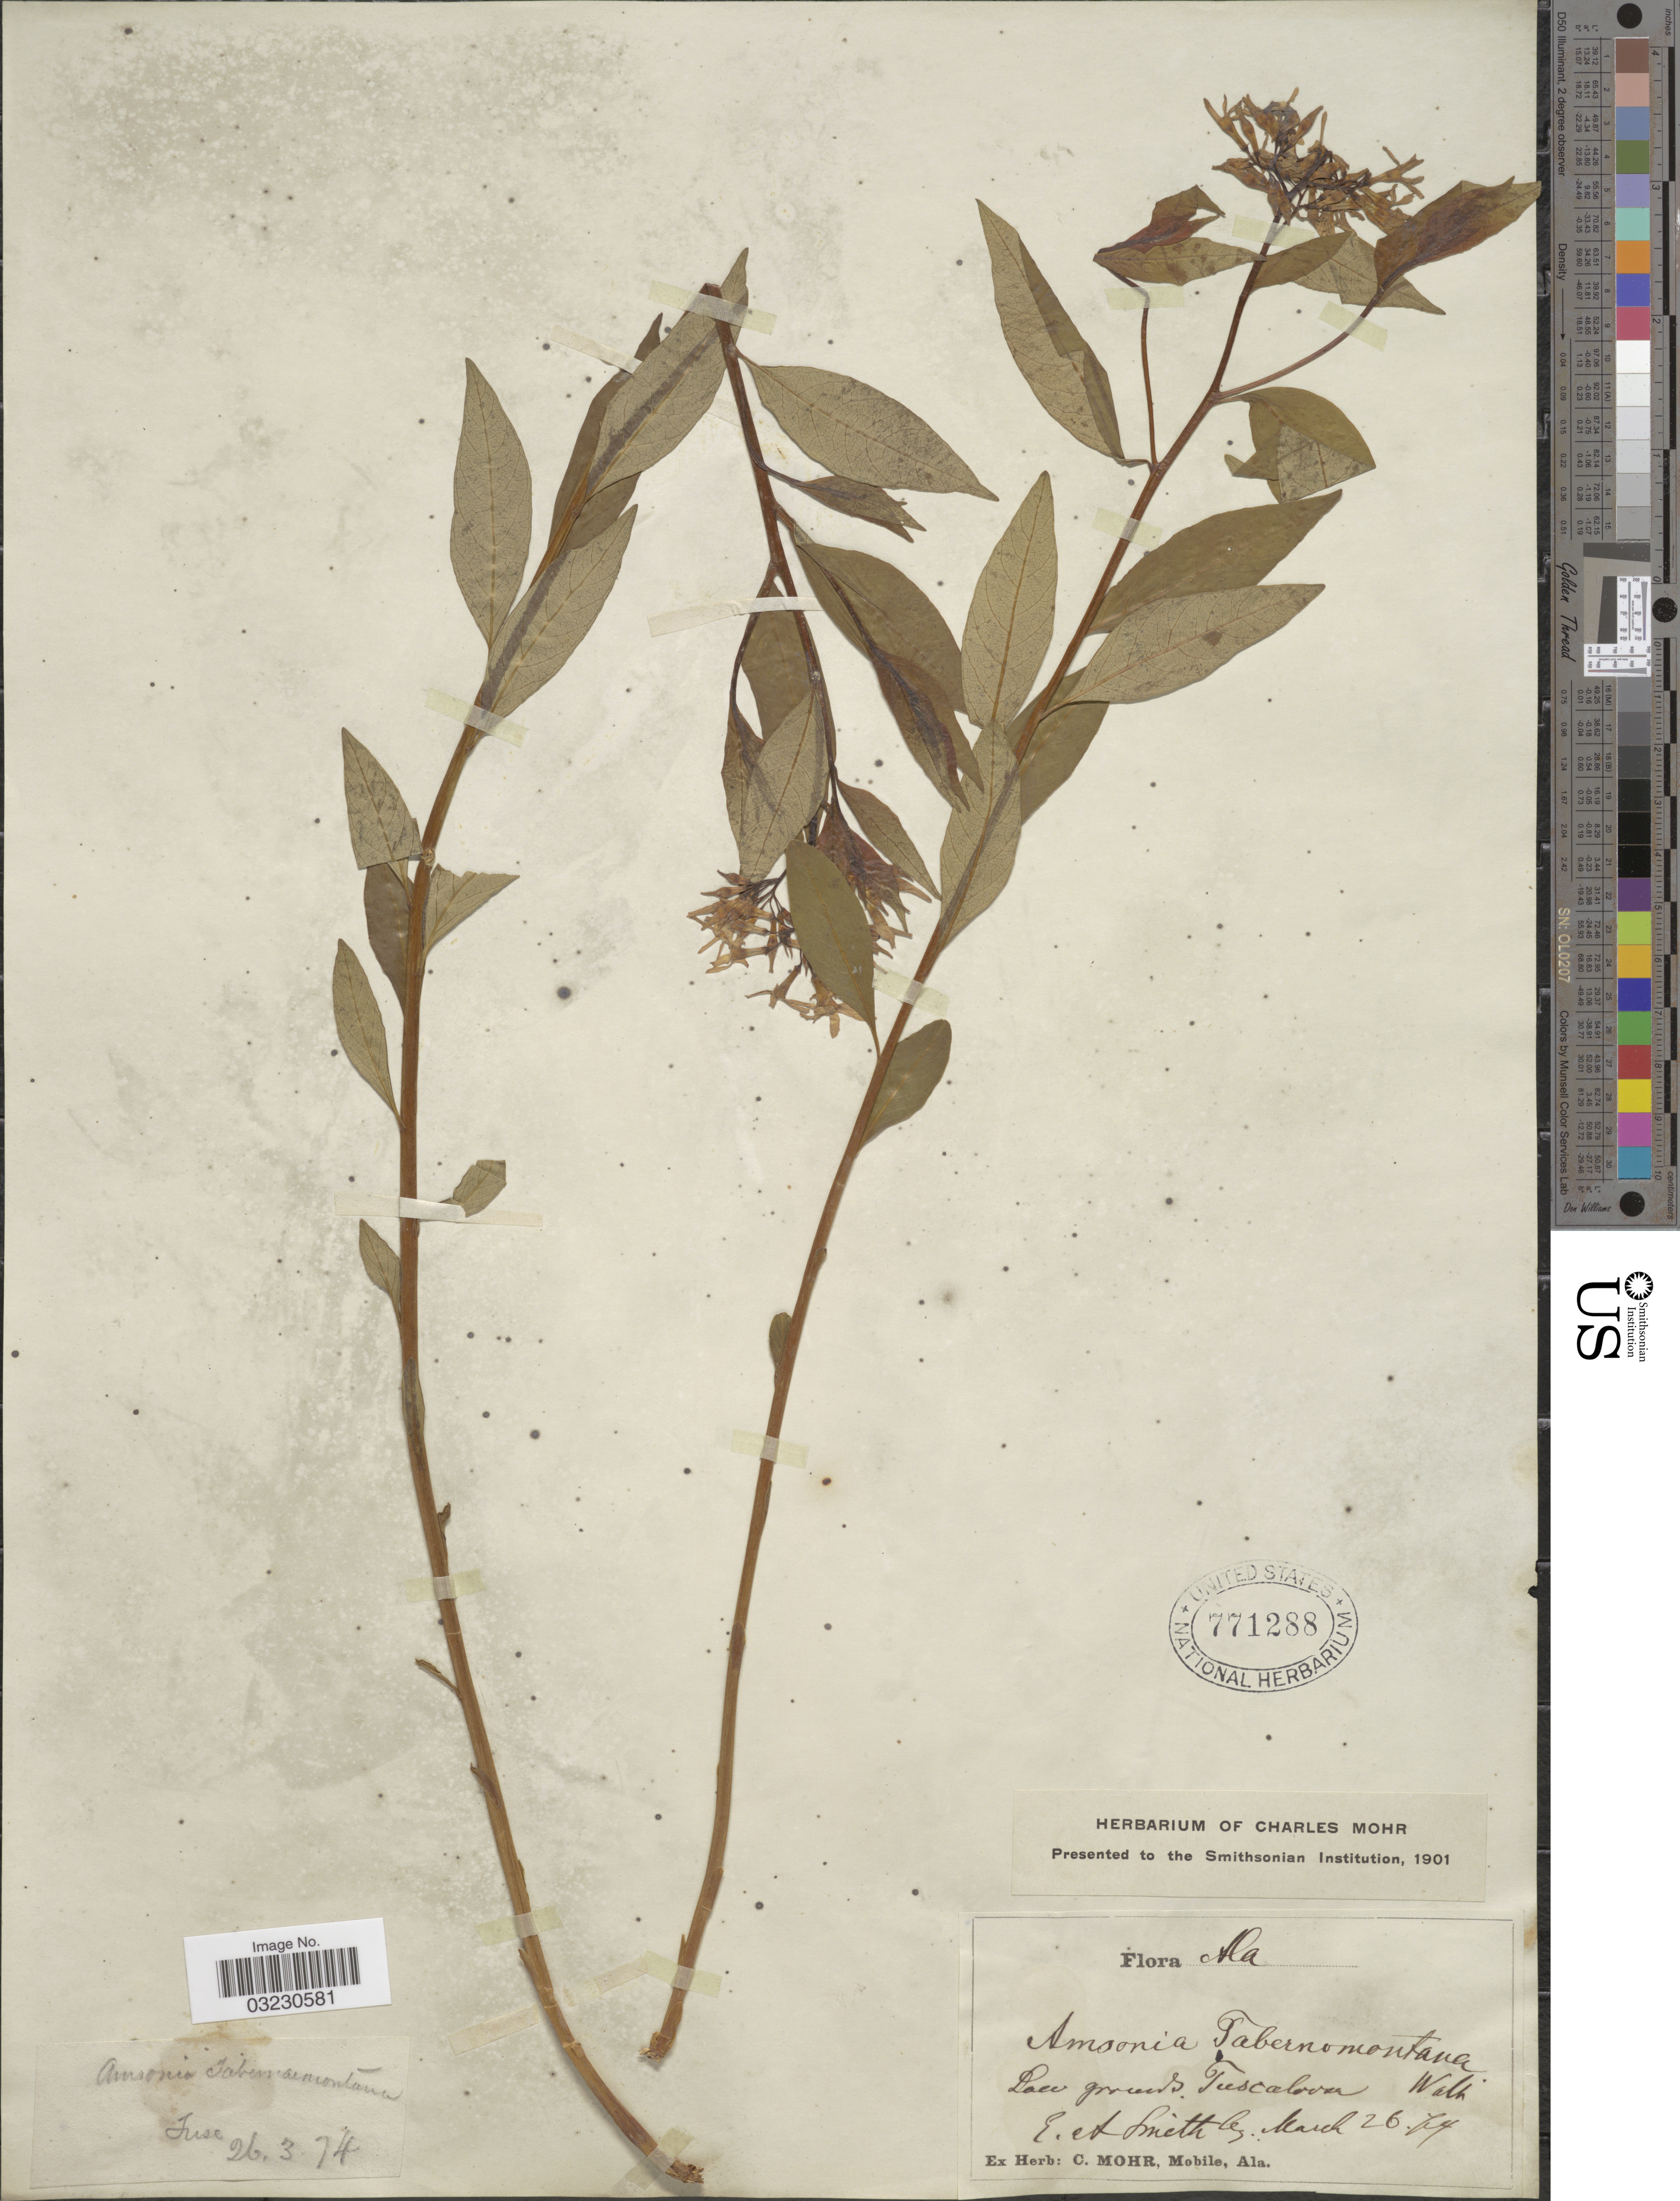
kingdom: Plantae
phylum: Tracheophyta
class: Magnoliopsida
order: Gentianales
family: Apocynaceae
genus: Amsonia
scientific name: Amsonia tabernaemontana var. salicifolia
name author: (Pursh) Woodson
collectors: E. A. Smith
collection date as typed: Transcribed d/m/y: 26/3/74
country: United States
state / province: Alabama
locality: Low grounds Tuscaloosa.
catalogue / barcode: US 771288